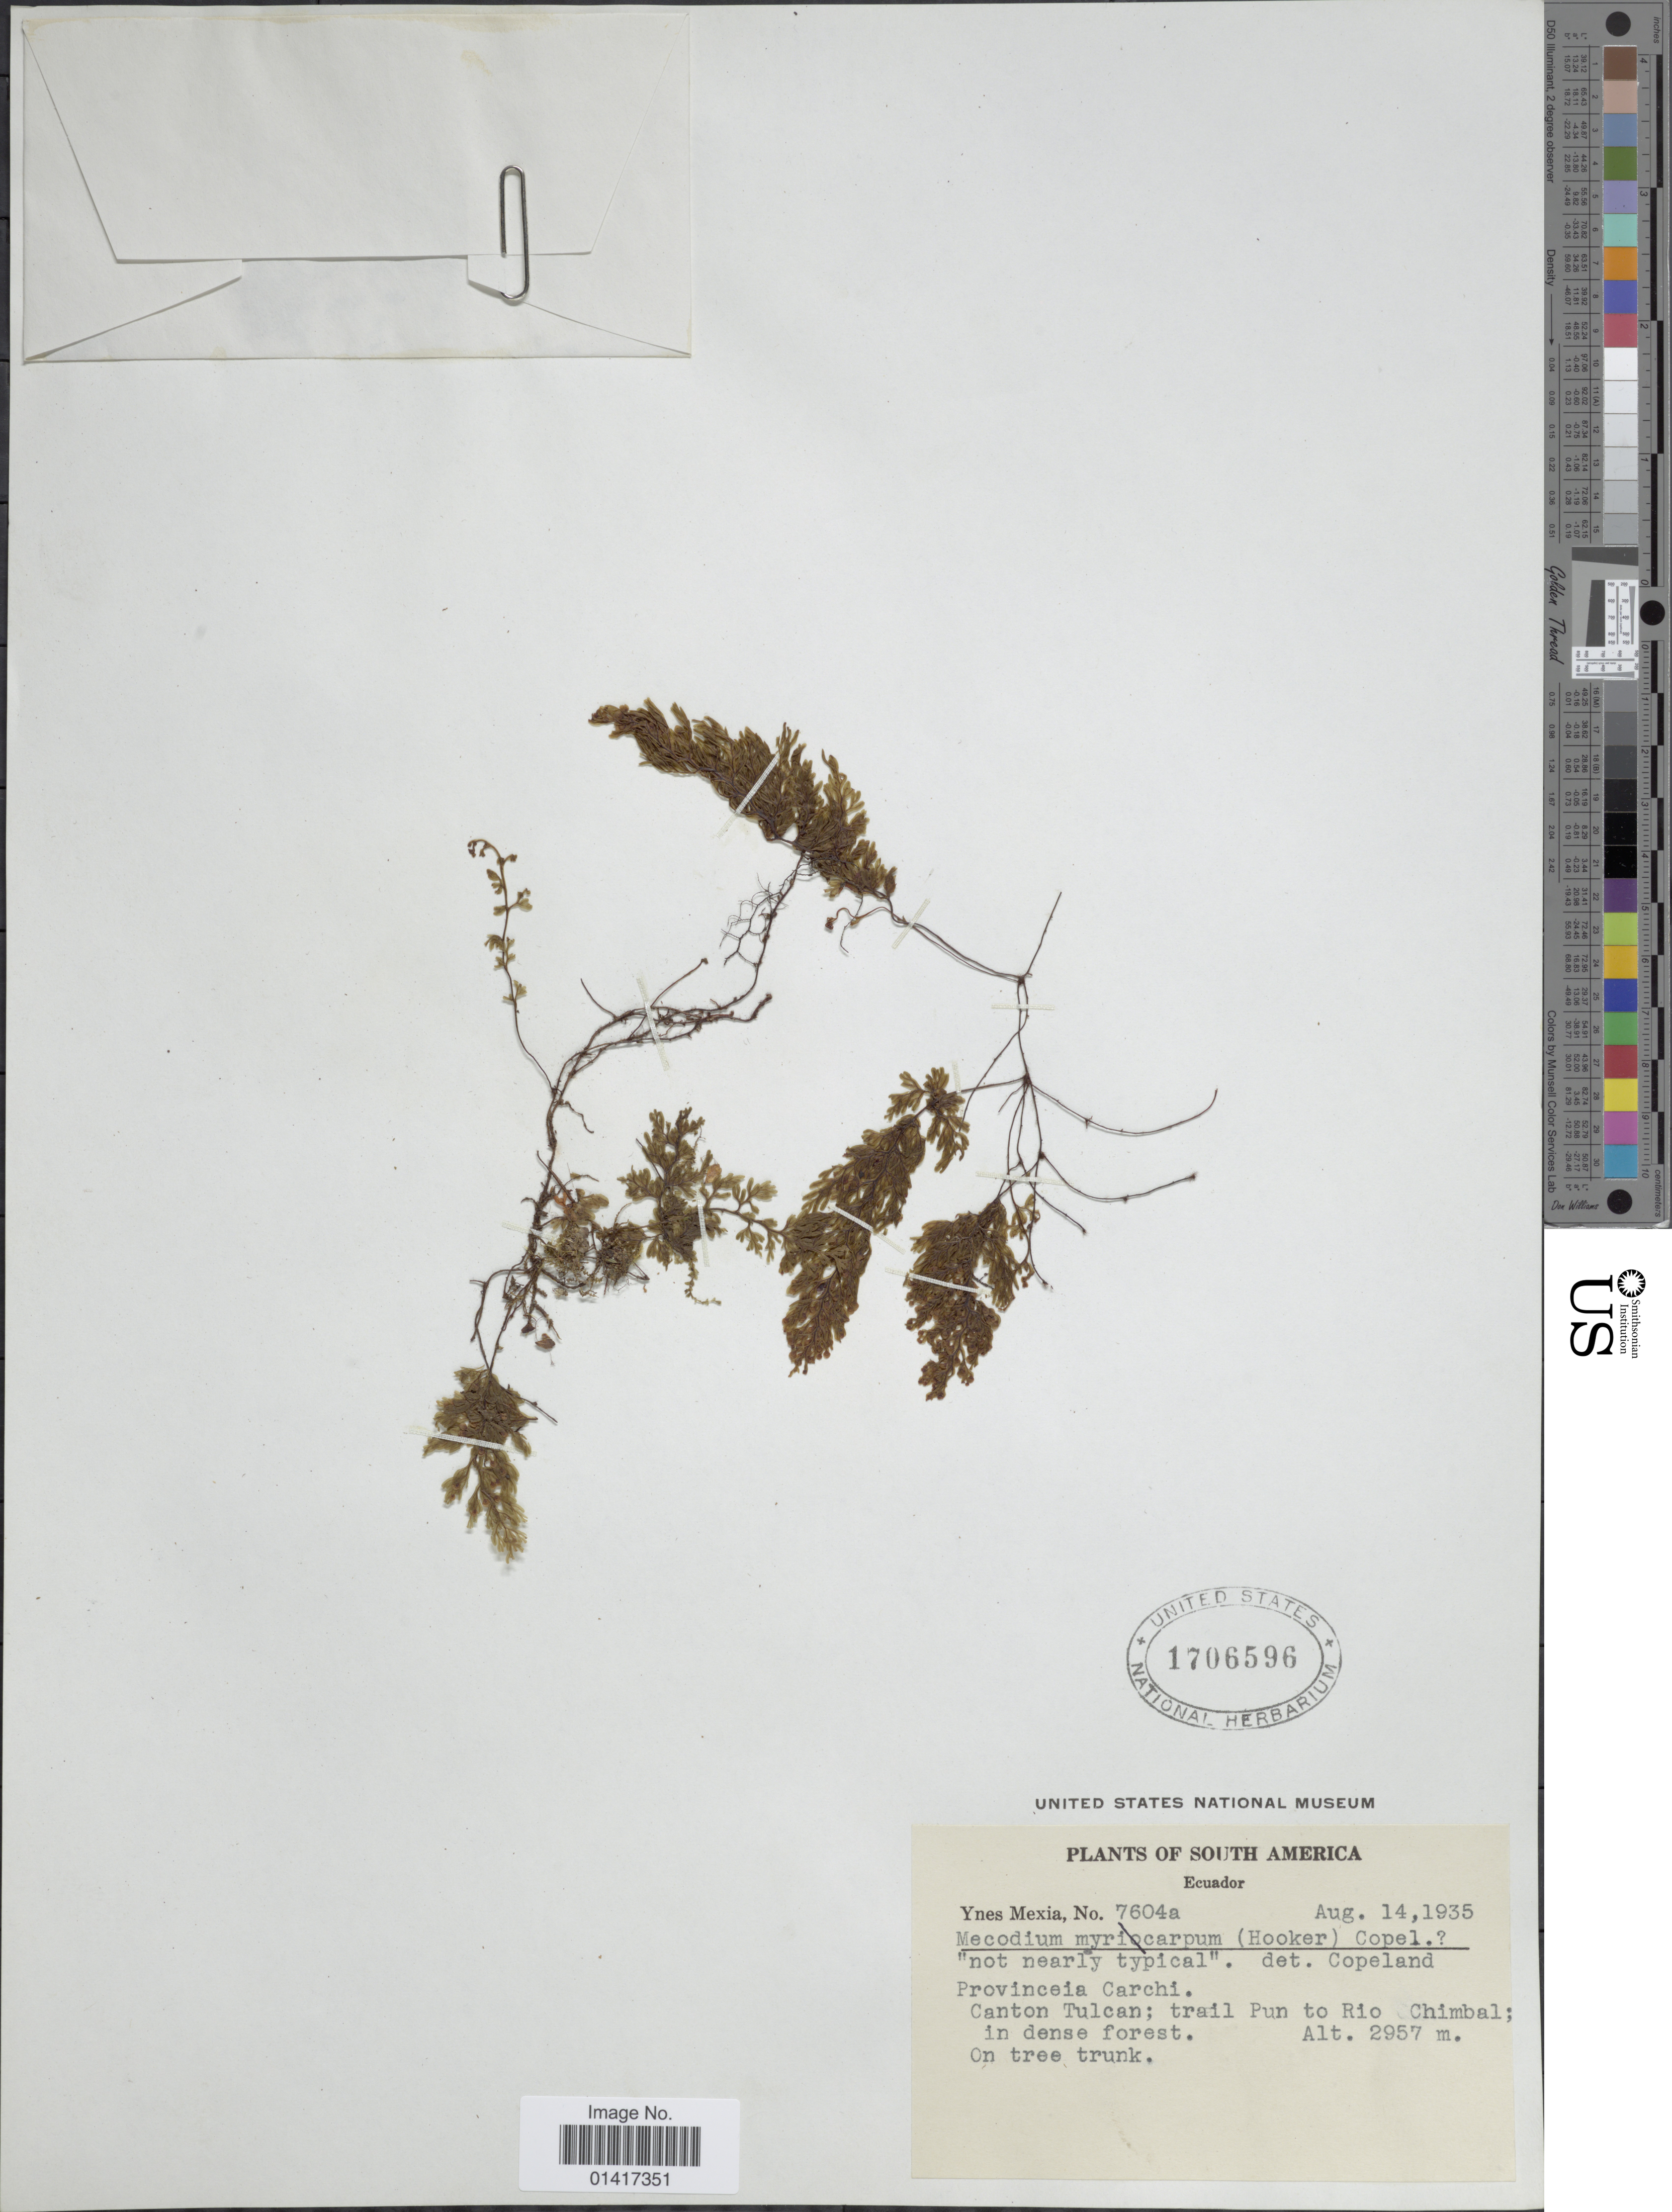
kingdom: Plantae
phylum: Tracheophyta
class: Polypodiopsida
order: Hymenophyllales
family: Hymenophyllaceae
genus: Hymenophyllum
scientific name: Hymenophyllum sp.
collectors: Y. Mexia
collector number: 7604a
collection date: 1935-08-14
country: Ecuador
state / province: Carchi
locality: Provinceia Carchi. Canton Tulcan; trail Pun to Rio Chimbal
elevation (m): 2957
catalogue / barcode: US 1706596